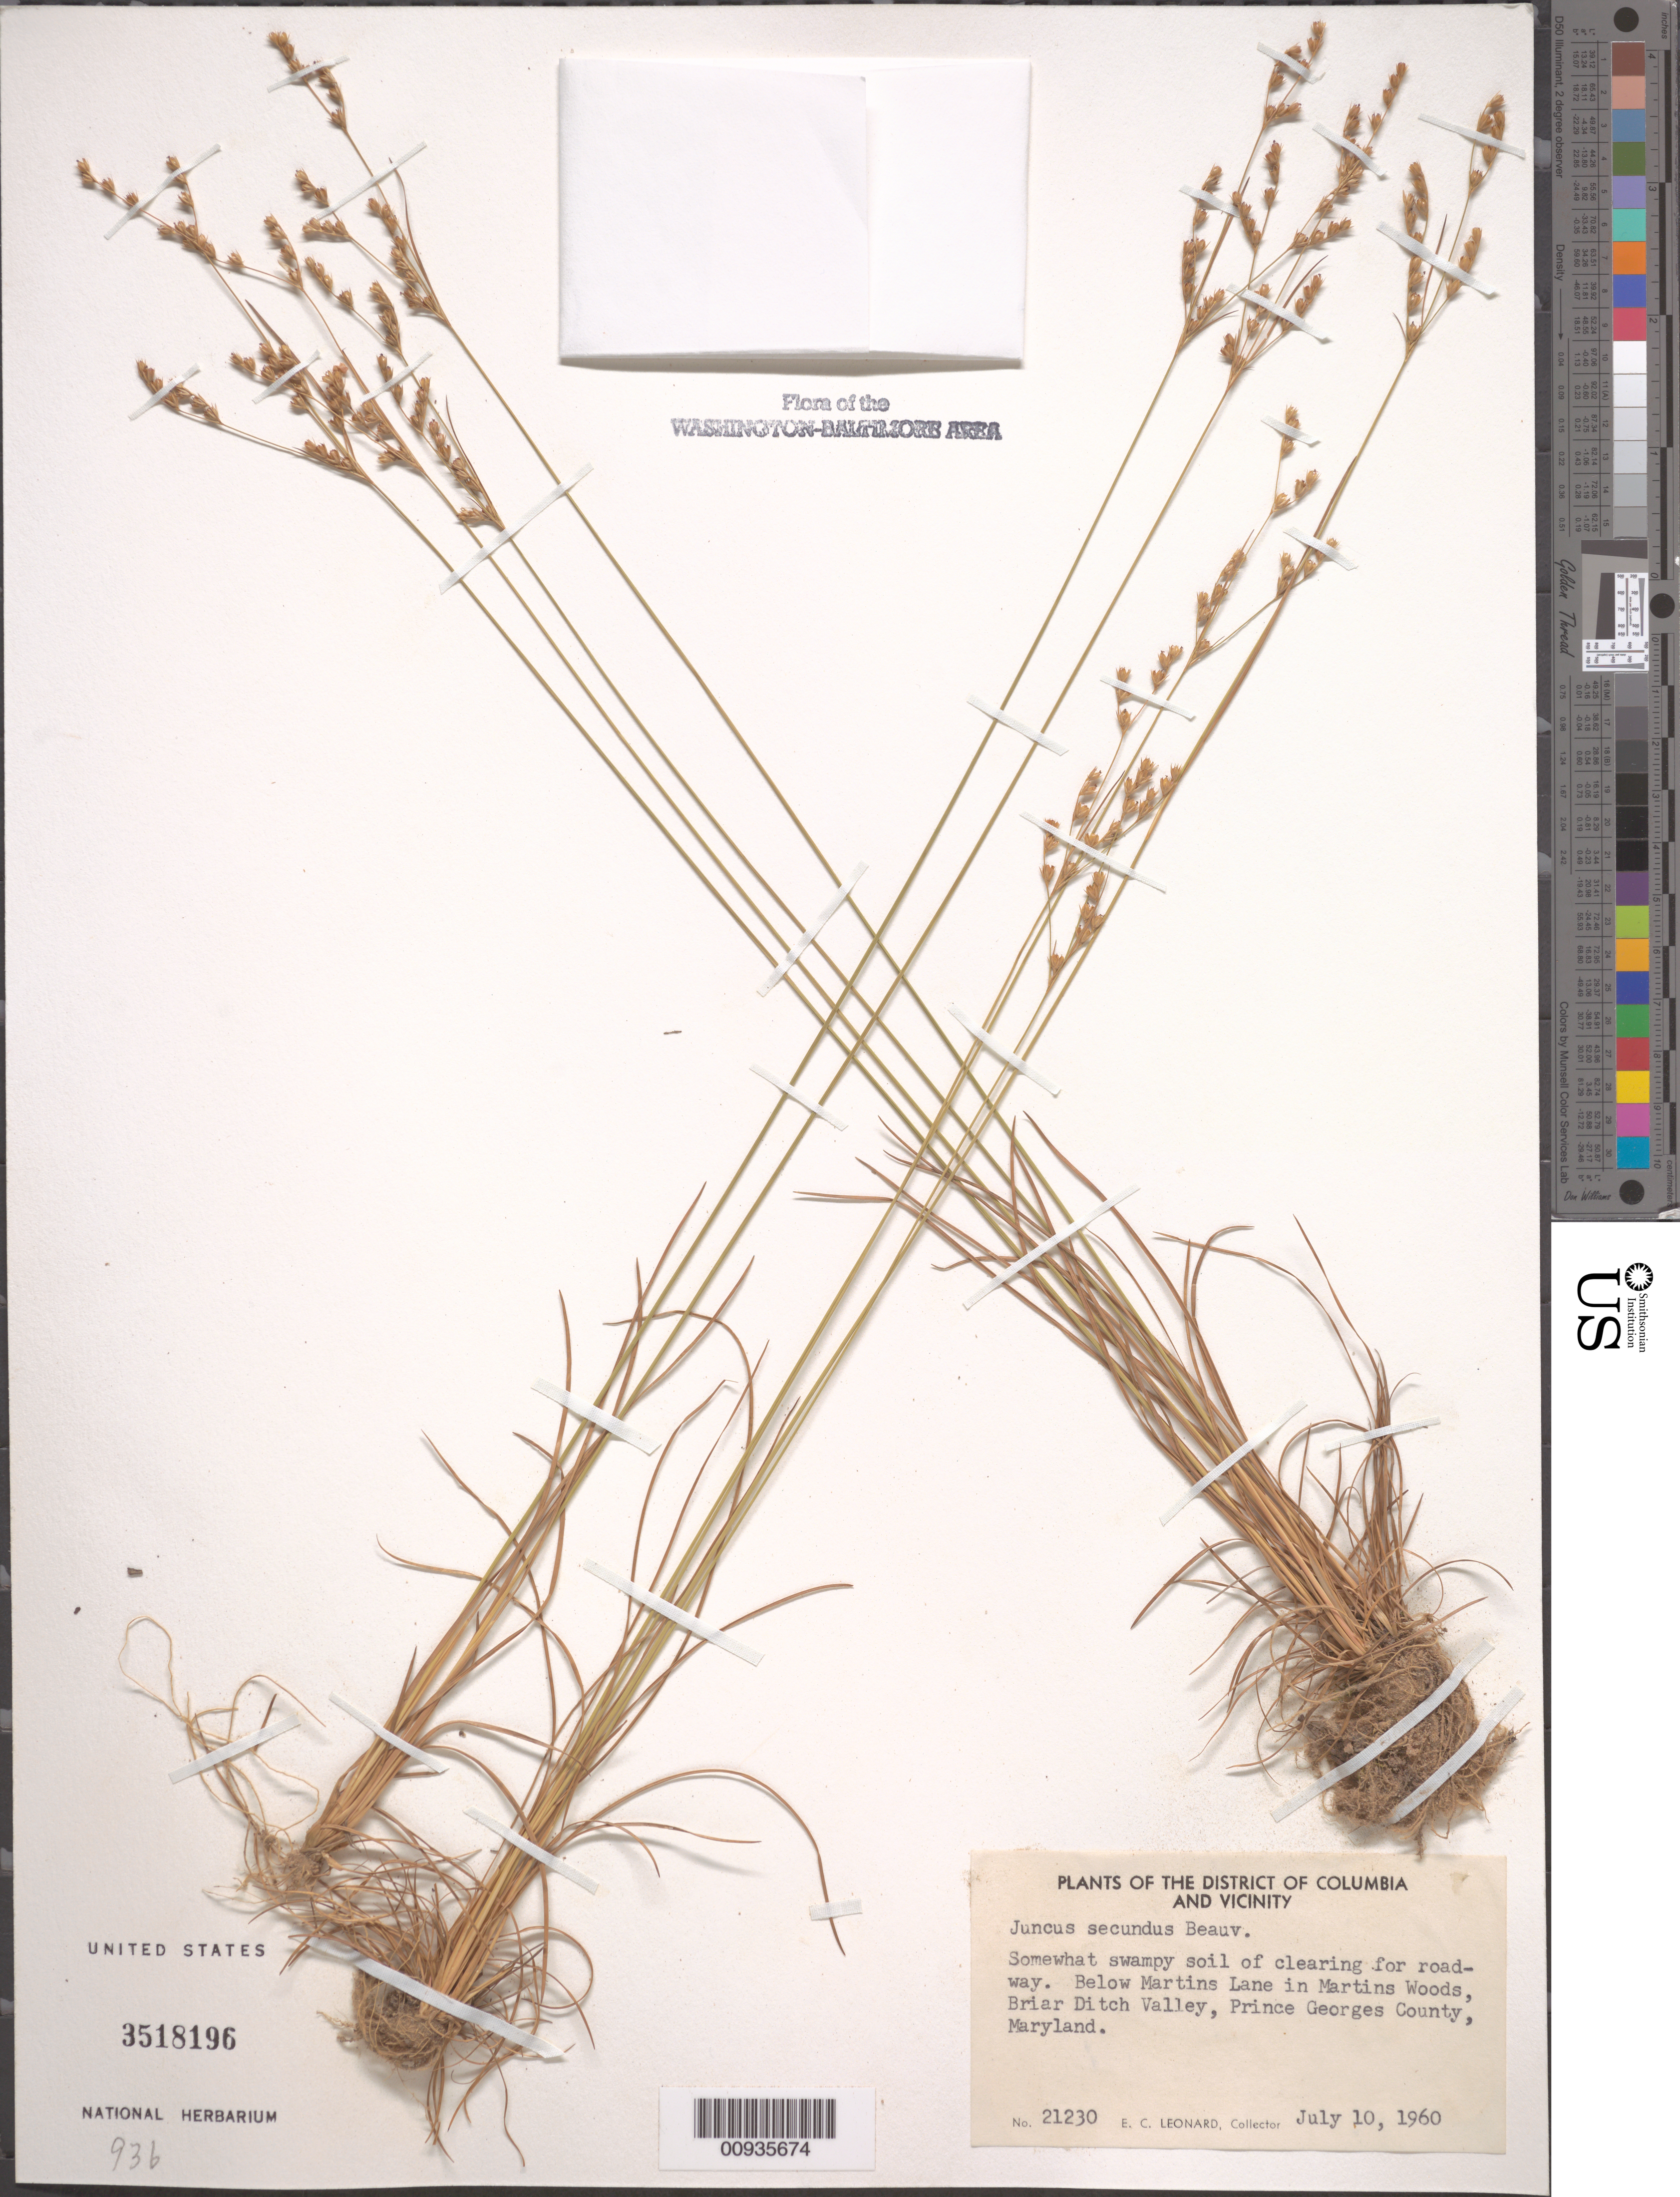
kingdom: Plantae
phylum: Tracheophyta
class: Liliopsida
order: Poales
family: Juncaceae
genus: Juncus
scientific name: Juncus secundus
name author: P. Beauv.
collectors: E. C. Leonard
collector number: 21230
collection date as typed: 10 Jul 1960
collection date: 1960-07-10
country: United States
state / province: Maryland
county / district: Prince George's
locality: Briar Ditch Valley, below Martin's Lane, Martins woods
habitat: somewhat swampy soil of clearing for roadway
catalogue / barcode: US 3518196